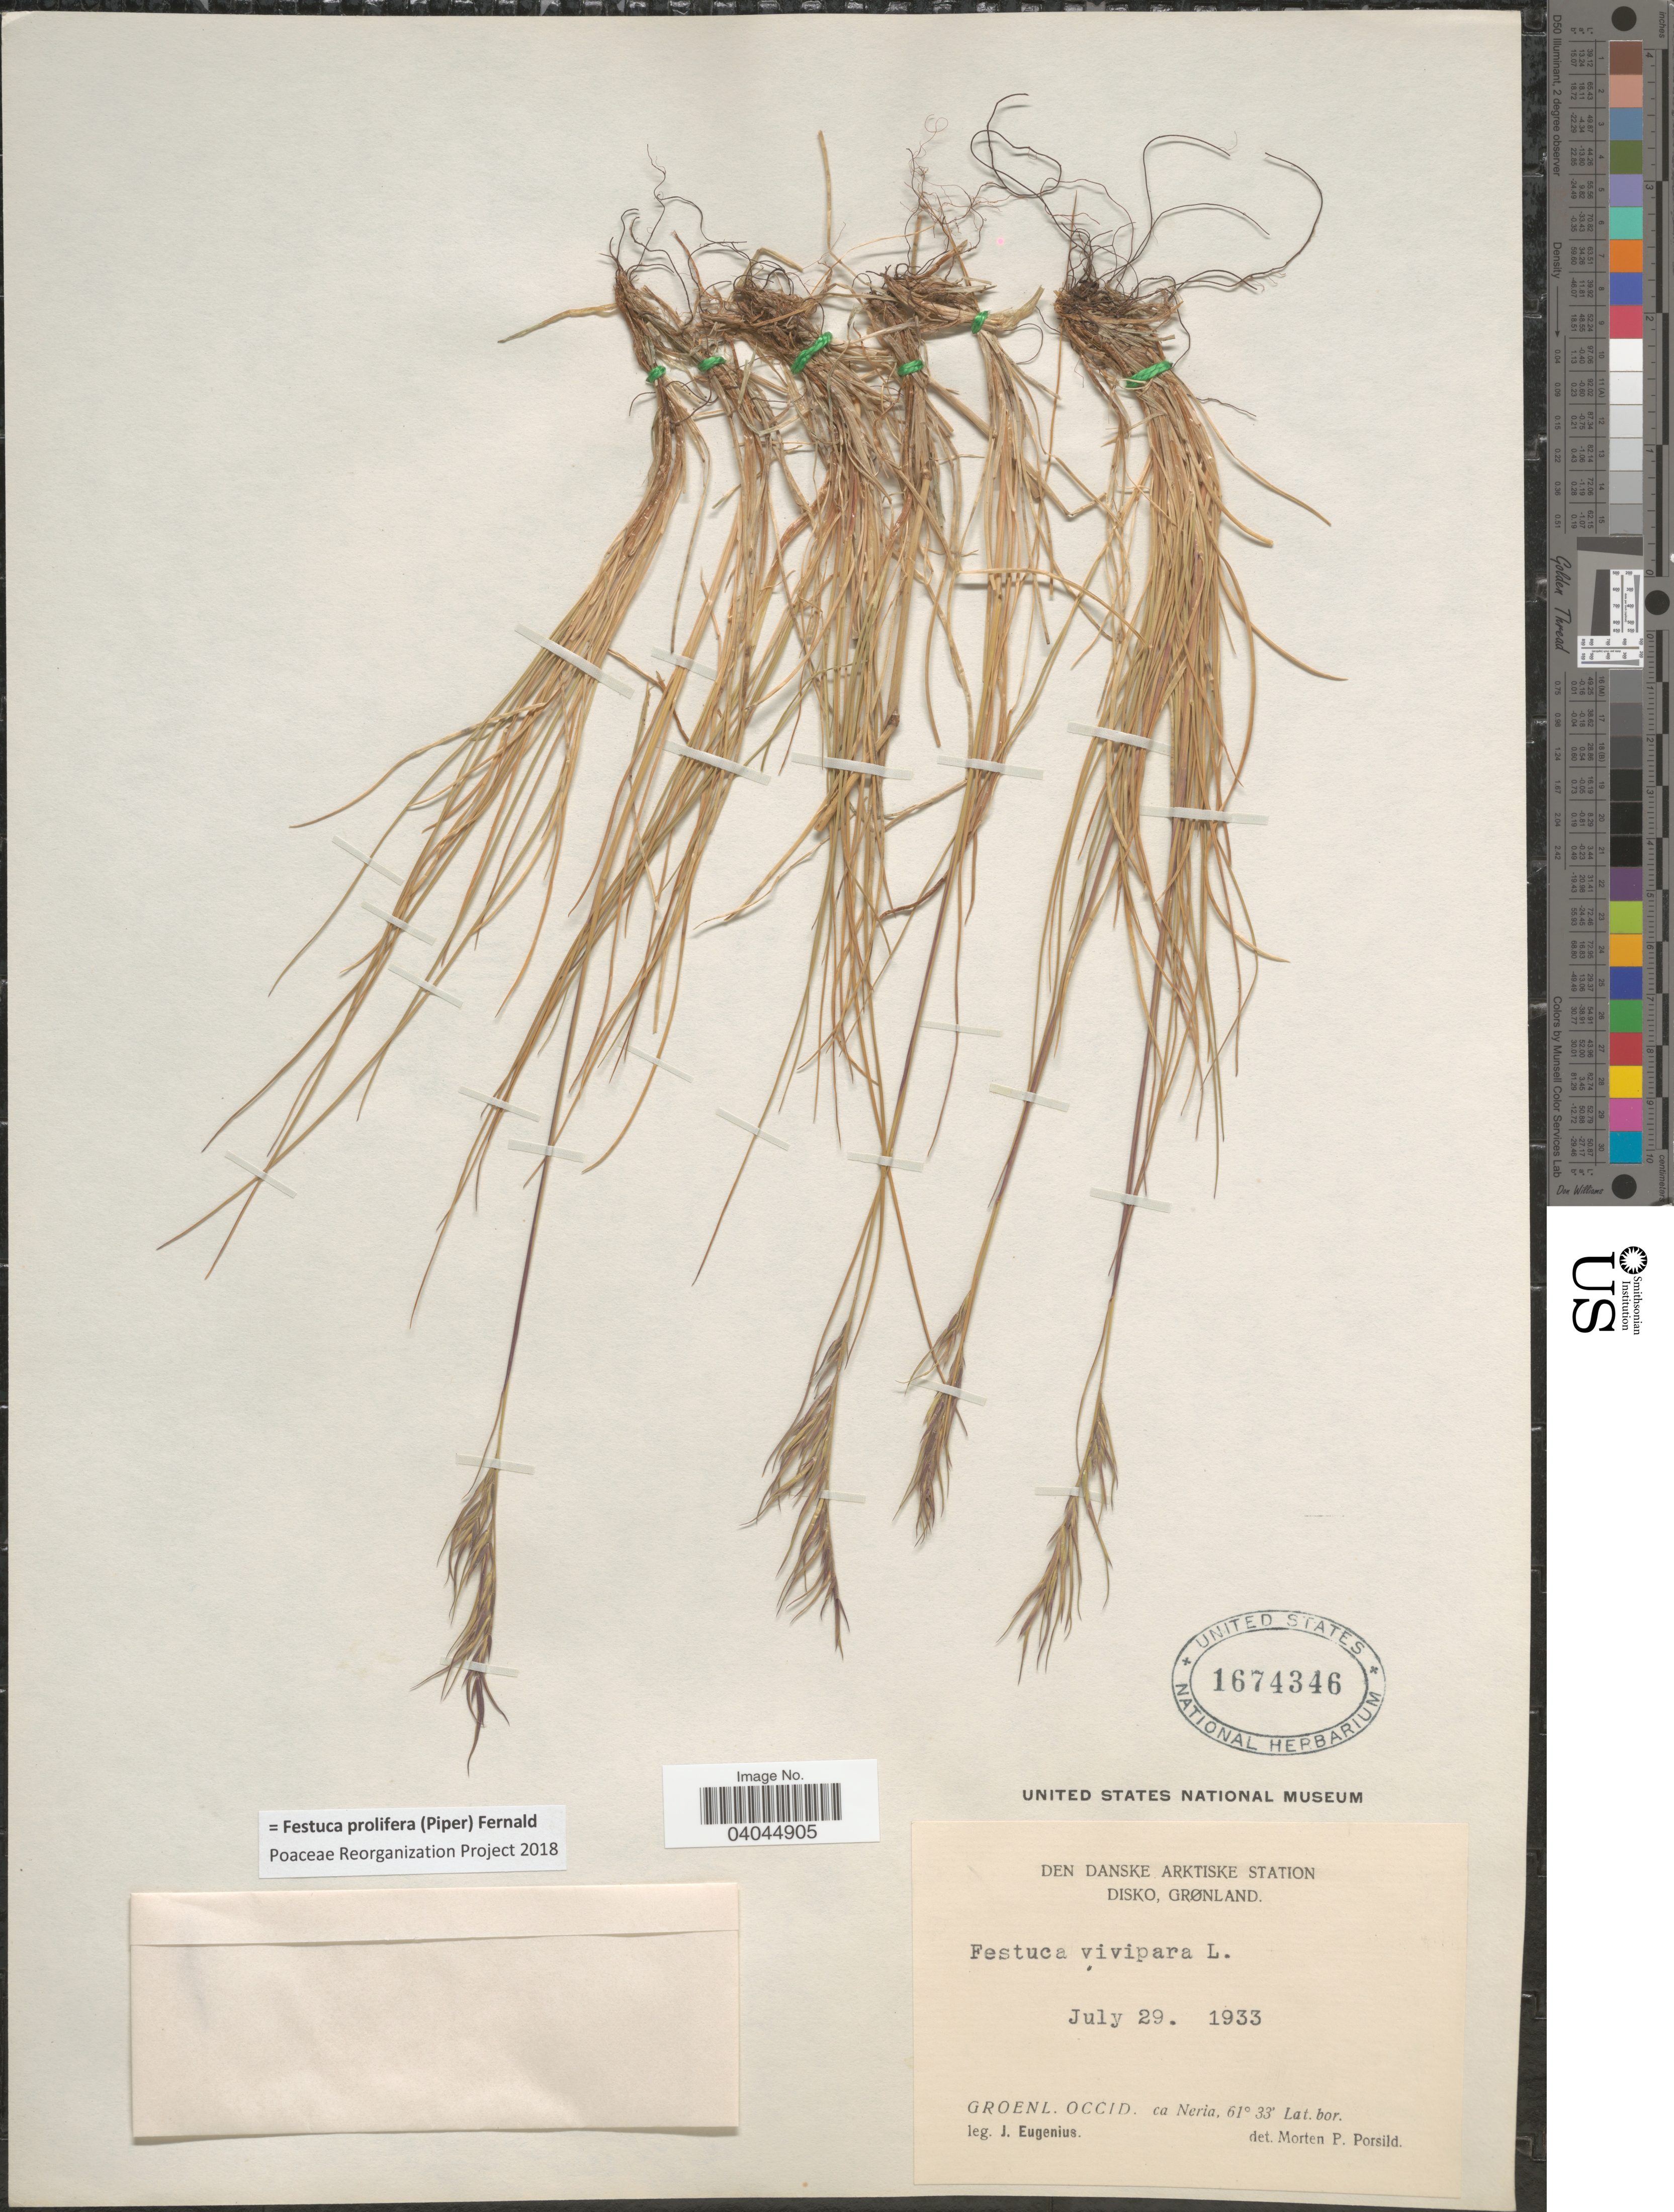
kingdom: Plantae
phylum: Tracheophyta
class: Liliopsida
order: Poales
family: Poaceae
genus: Festuca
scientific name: Festuca prolifera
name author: (Piper) Fernald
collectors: J. Eugenius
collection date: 1933-07-29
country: Greenland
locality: Den Danske, Arktiske Station, Disko Grønland. Groenl. Occid. ca Neria.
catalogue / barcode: US 1674346